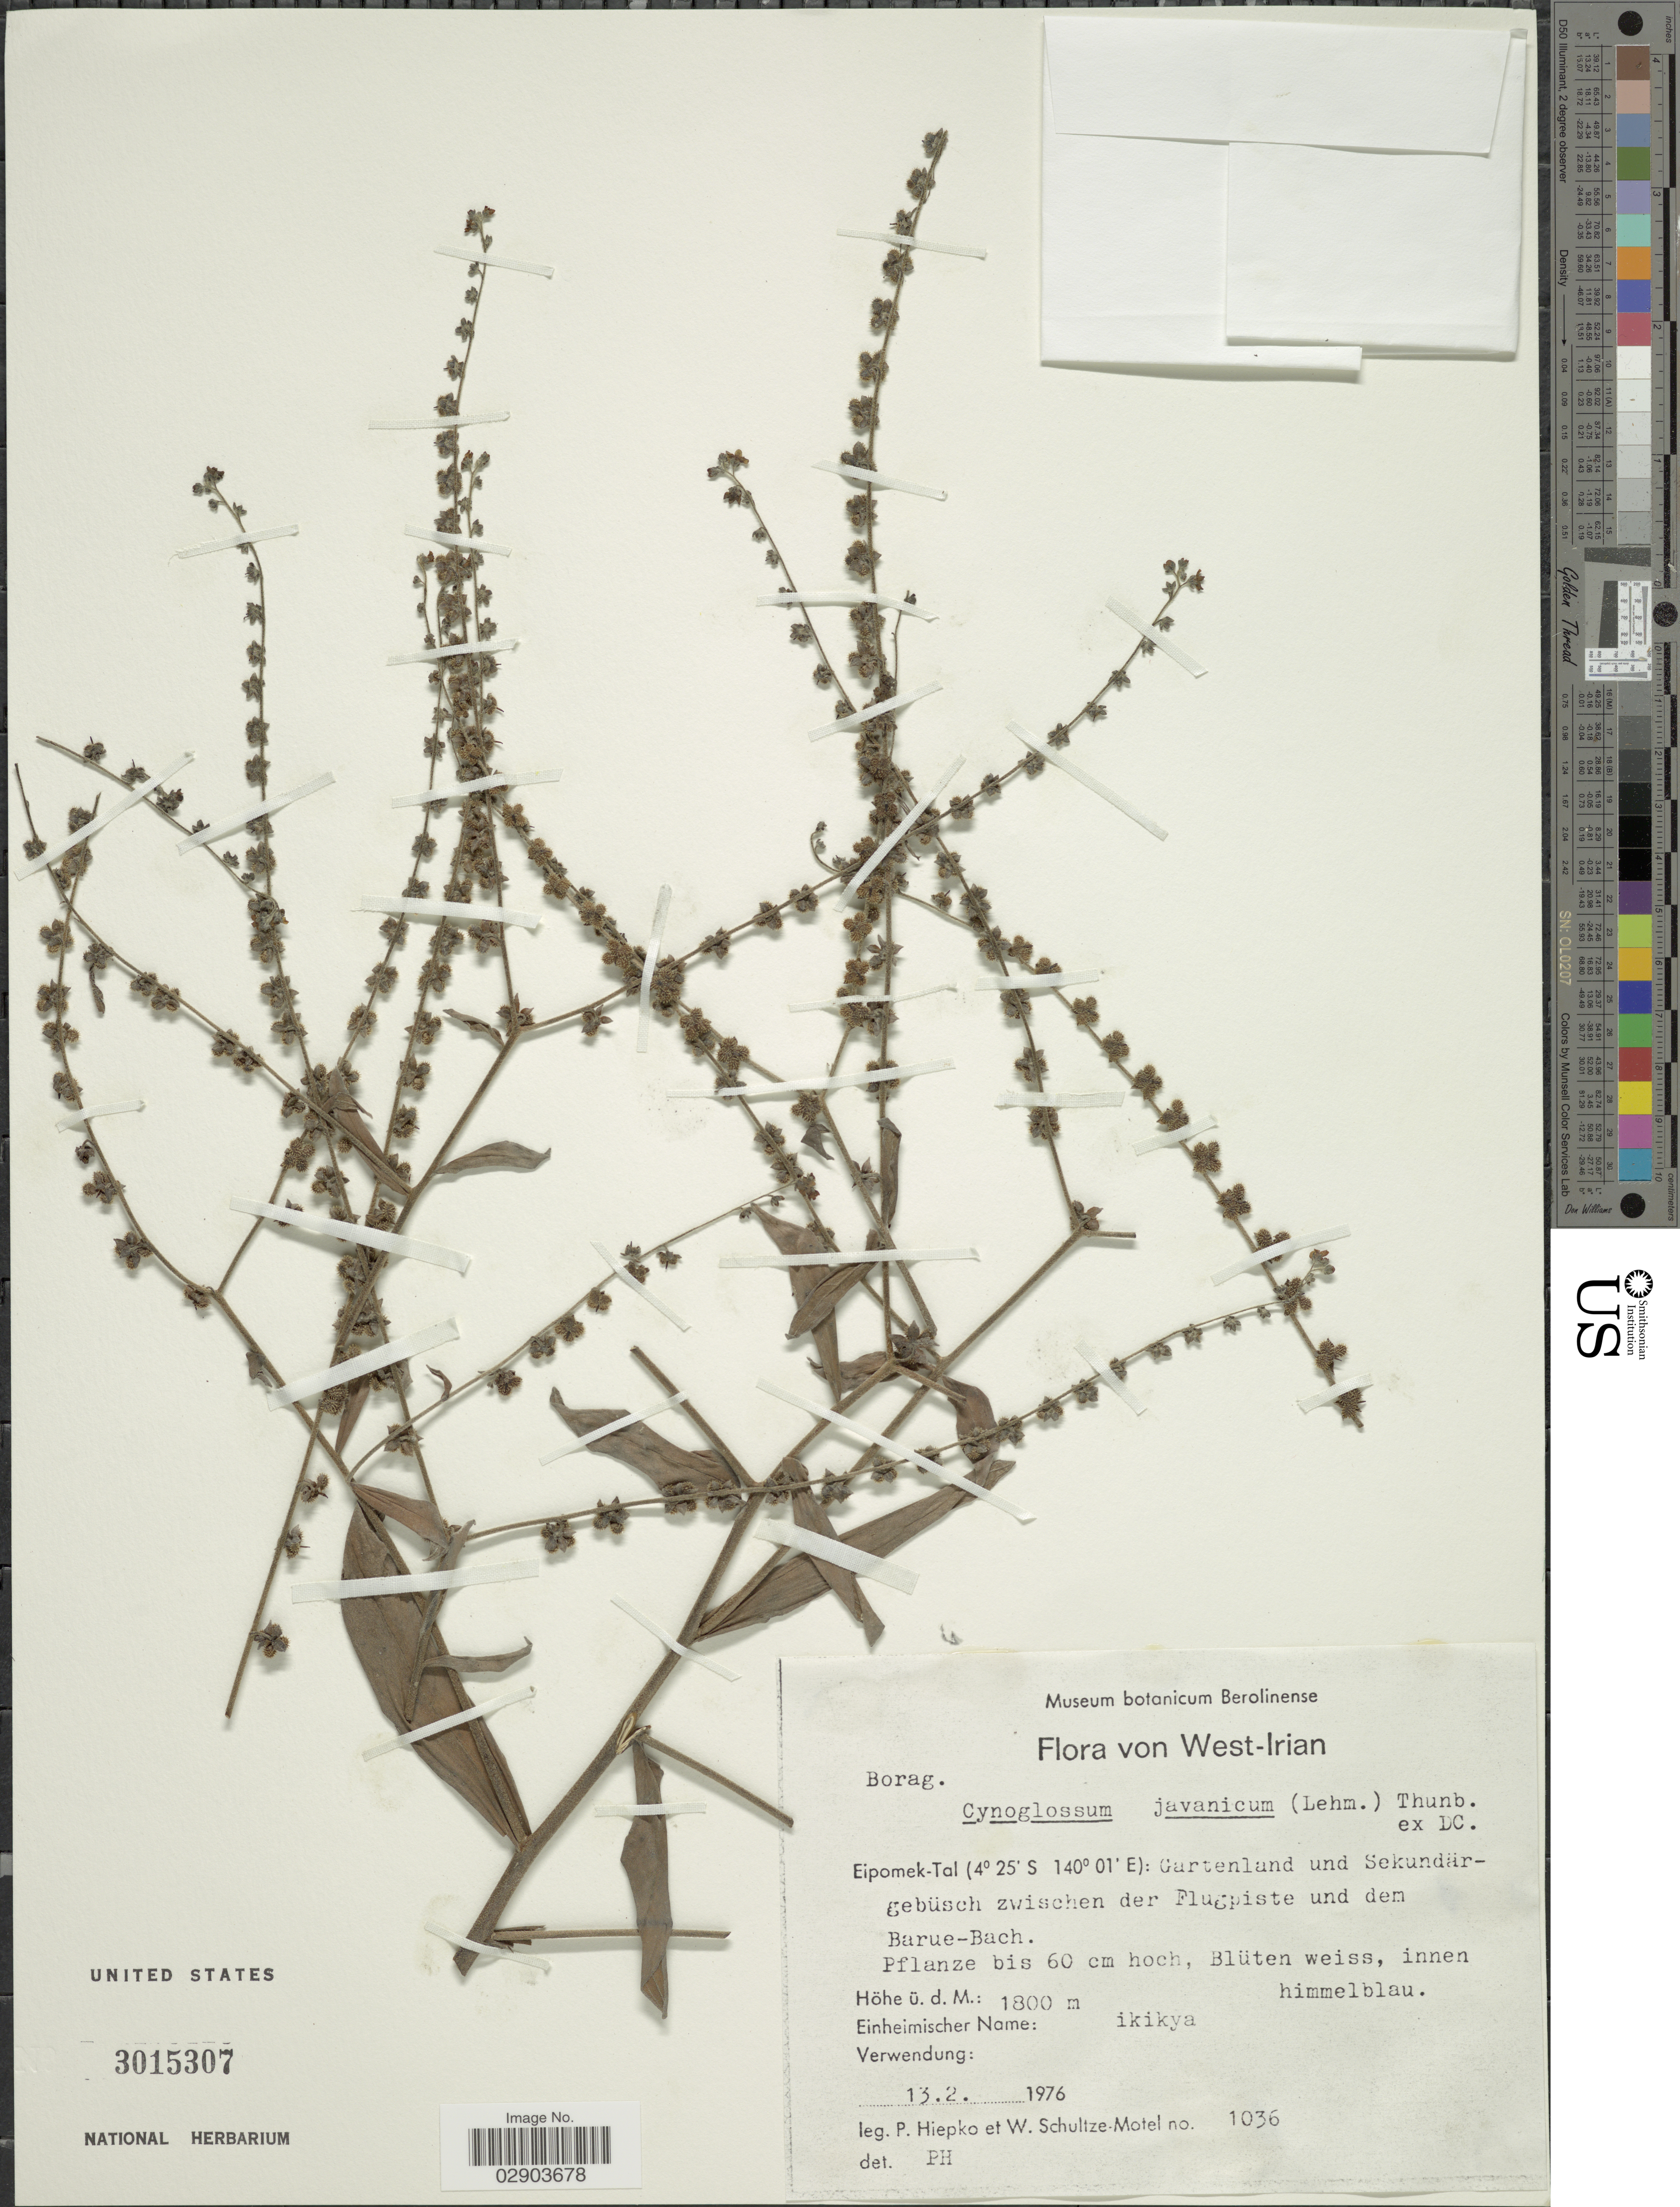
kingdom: Plantae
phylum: Tracheophyta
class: Magnoliopsida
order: Boraginales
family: Boraginaceae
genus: Cynoglossum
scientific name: Cynoglossum javanicum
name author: Thunb. ex Lehm.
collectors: P. H. Hiepko & W. Schultze-Motel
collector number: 1036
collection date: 1976-02-13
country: Indonesia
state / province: Papua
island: New Guinea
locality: West-Irian, Eipomek-Tal: Gartenland und Sekundärgebüsch zwischen der Flugpiste und dem Barue-Bach.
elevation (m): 1800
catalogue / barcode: US 3015307